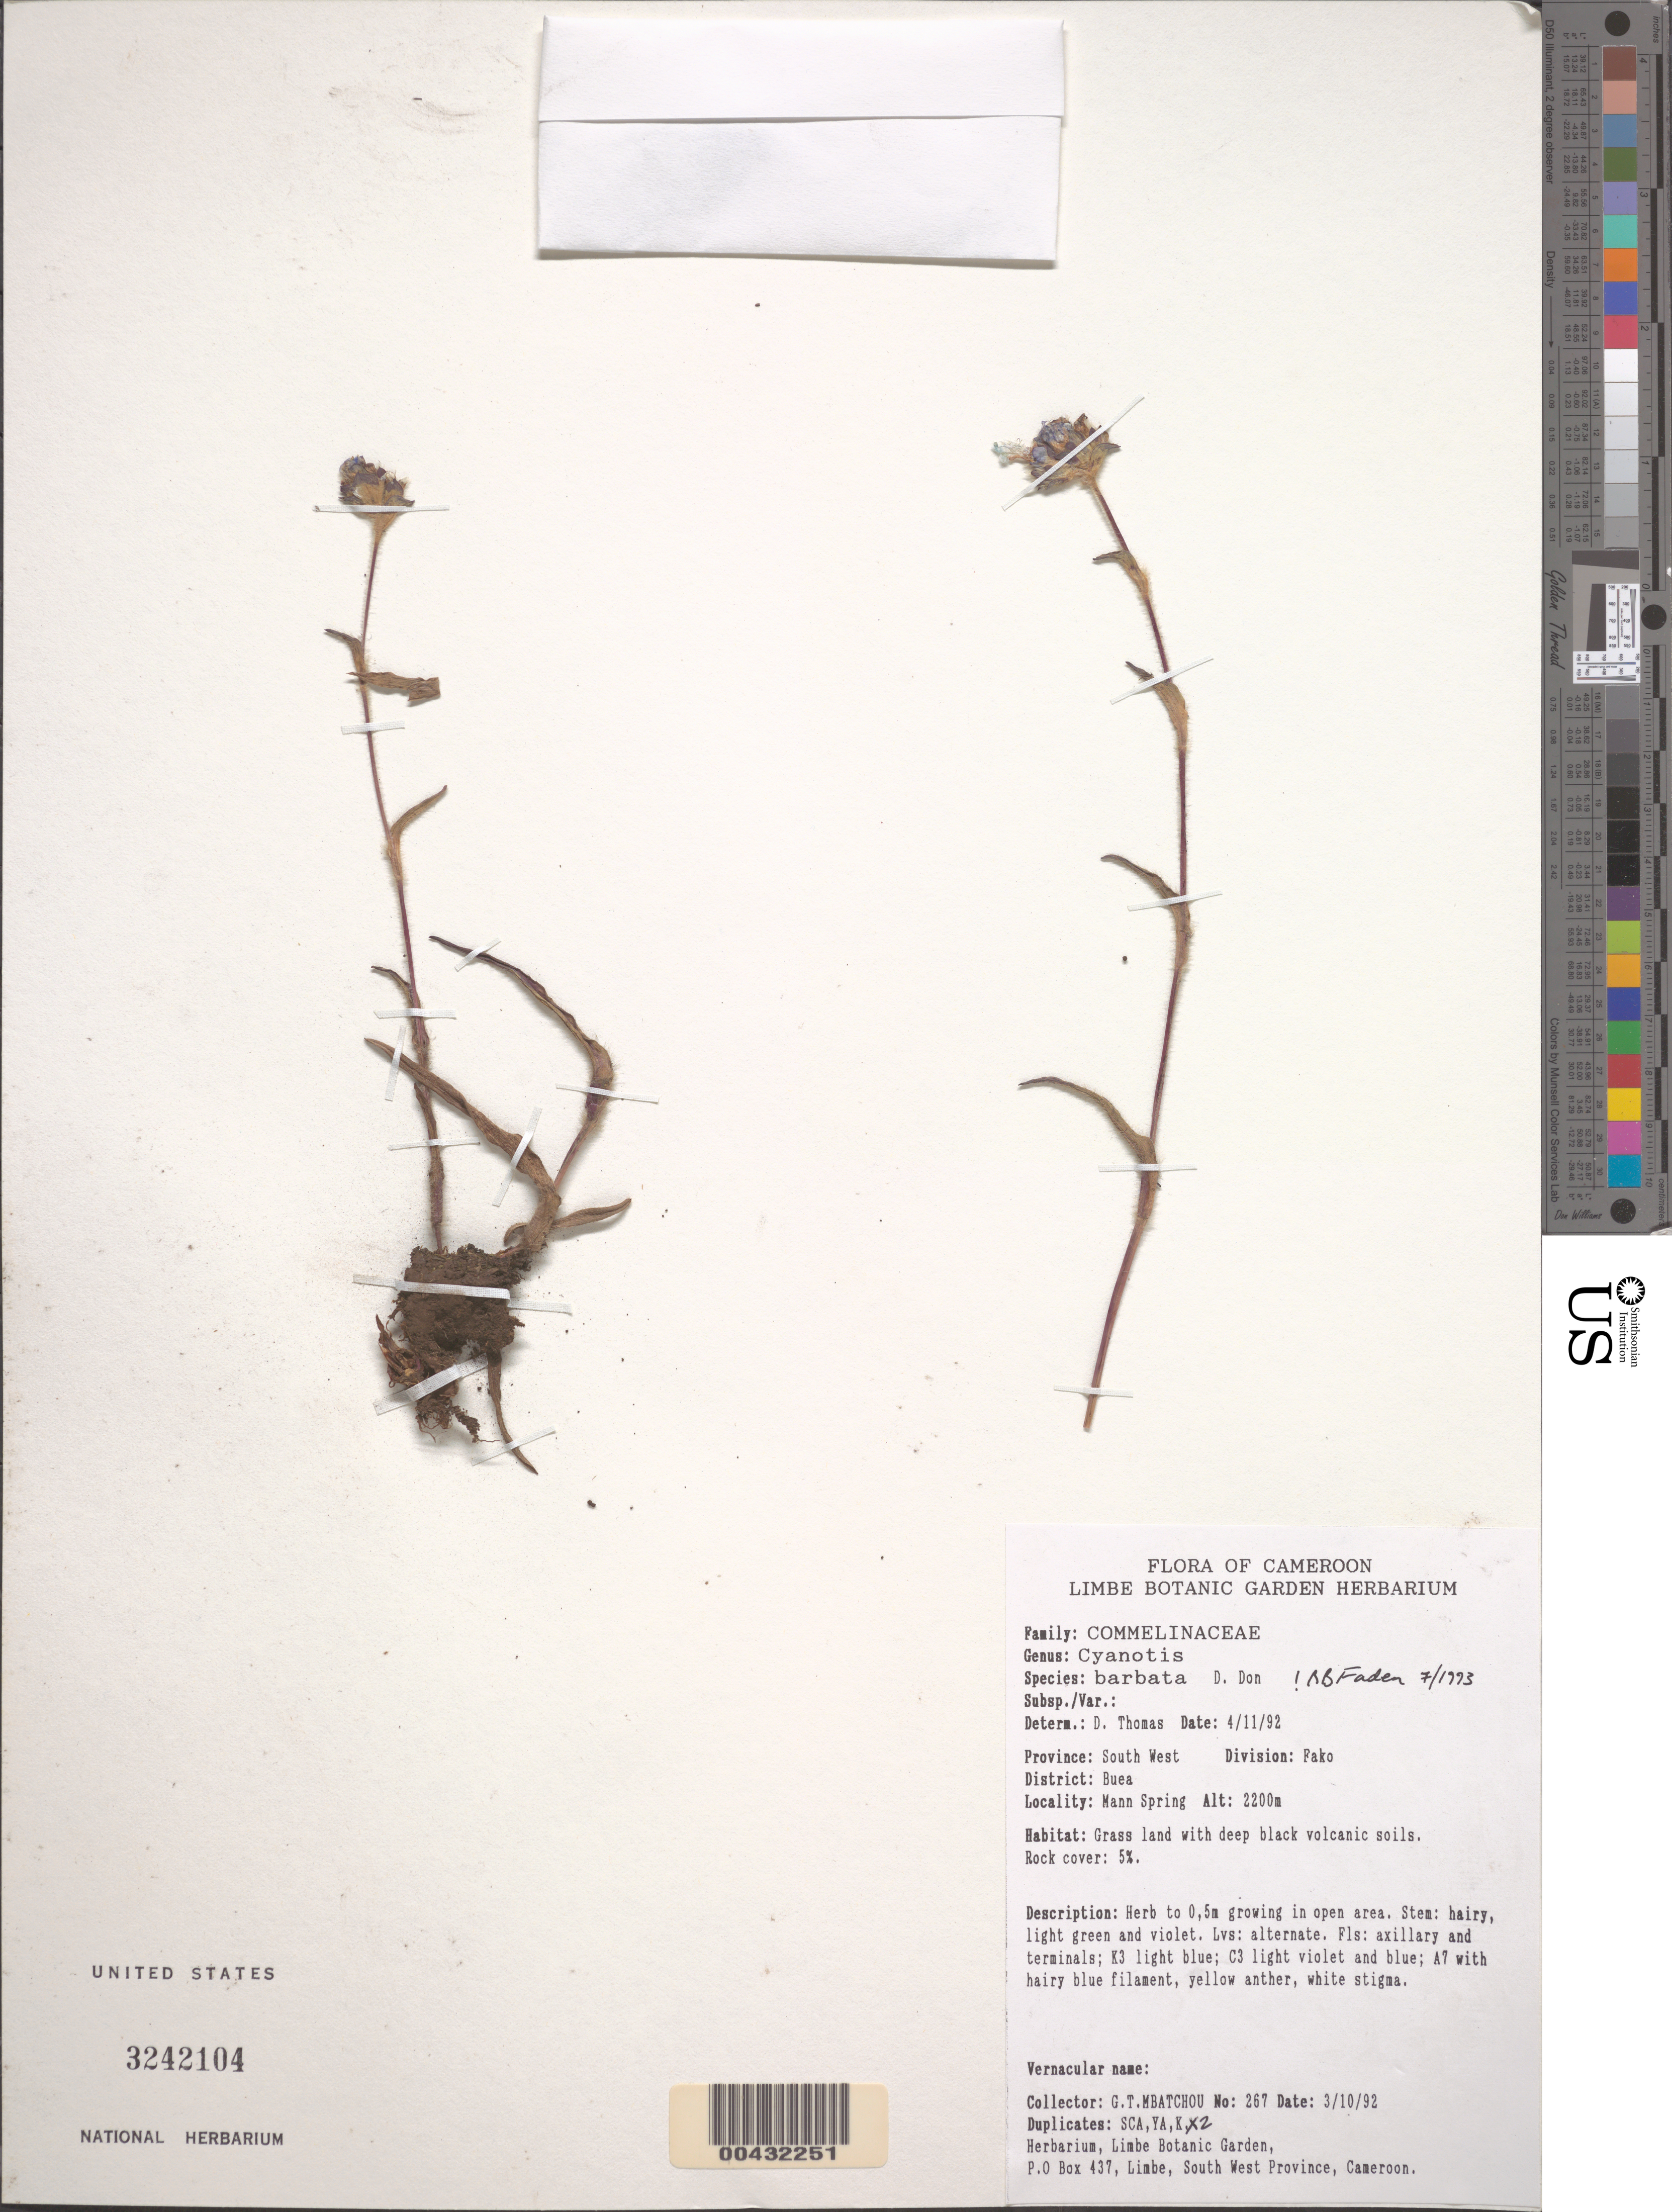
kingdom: Plantae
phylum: Tracheophyta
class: Liliopsida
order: Commelinales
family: Commelinaceae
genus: Cyanotis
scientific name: Cyanotis barbata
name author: D. Don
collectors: G. Mbatchou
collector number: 267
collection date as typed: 03 Oct 1992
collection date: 1992-10-03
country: Cameroon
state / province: Sud-Ouest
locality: Fako, buea, mann spring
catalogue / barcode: US 3242104